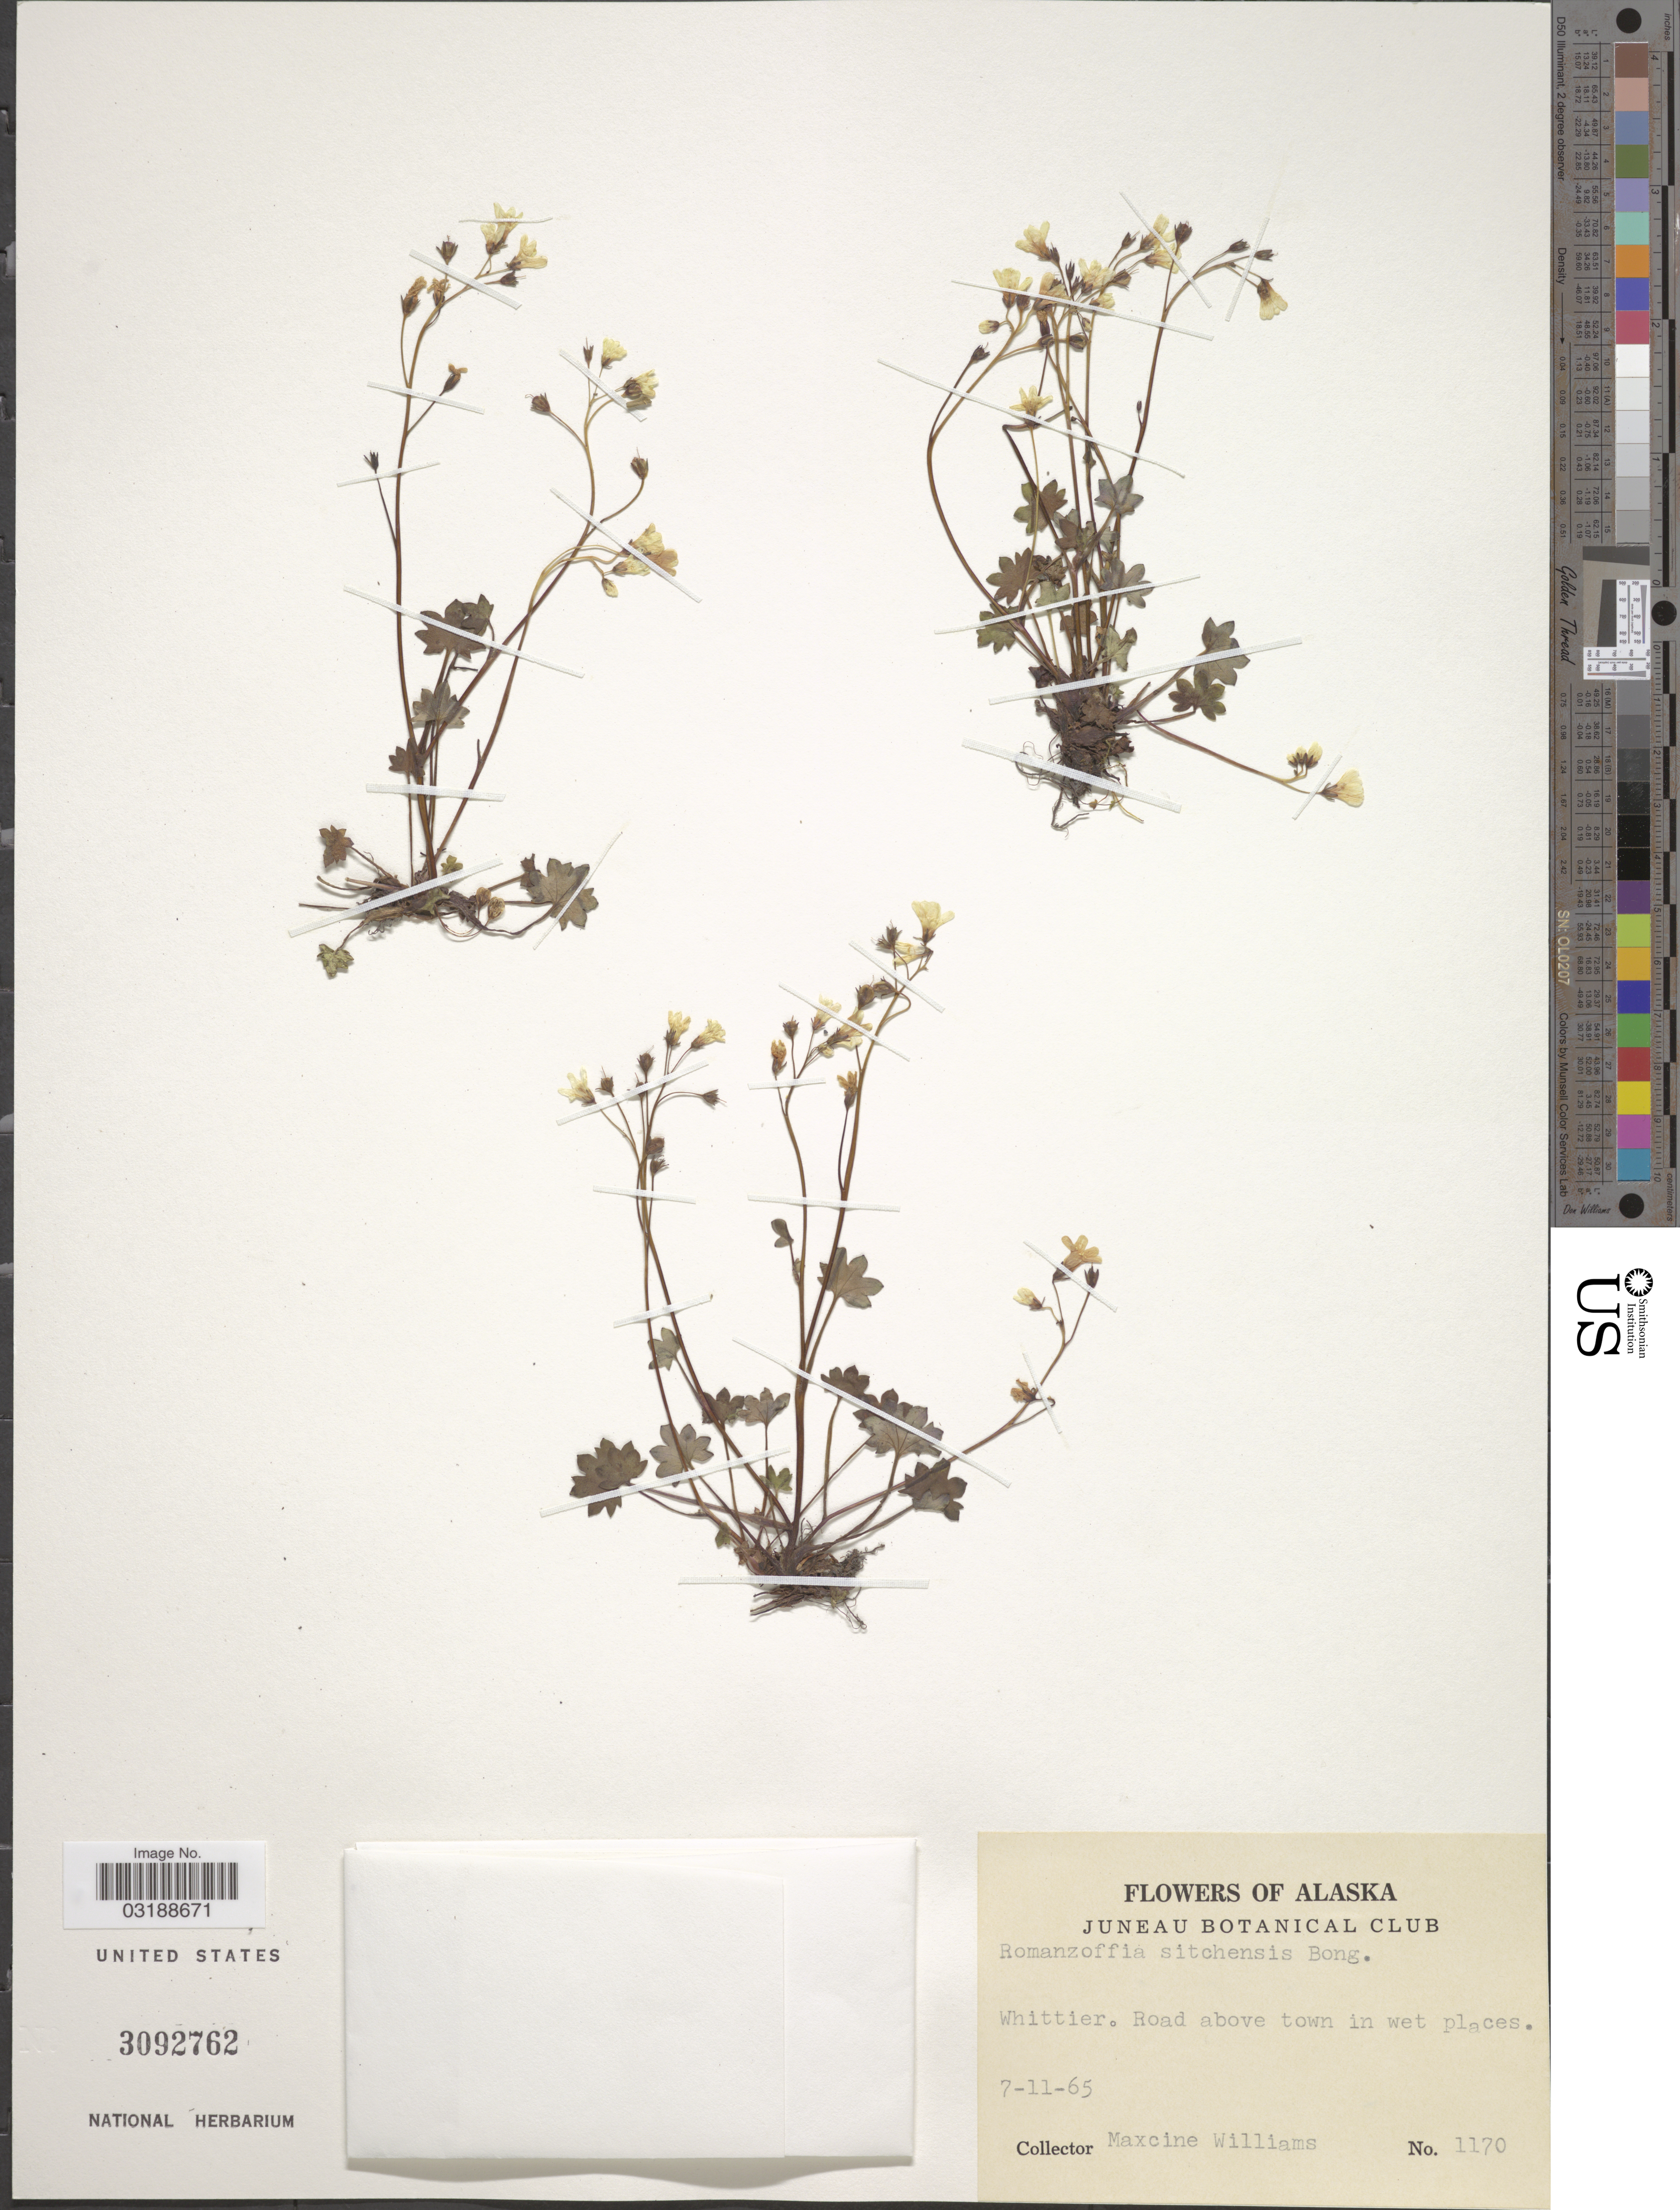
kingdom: Plantae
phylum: Tracheophyta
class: Magnoliopsida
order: Boraginales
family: Hydrophyllaceae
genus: Romanzoffia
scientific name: Romanzoffia sitchensis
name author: Bong.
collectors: Mr. Williams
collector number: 1170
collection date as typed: Transcribed d/m/y: 11/6/65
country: United States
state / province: Alaska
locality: Whittier. Road above town in wet places.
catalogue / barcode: US 3092762